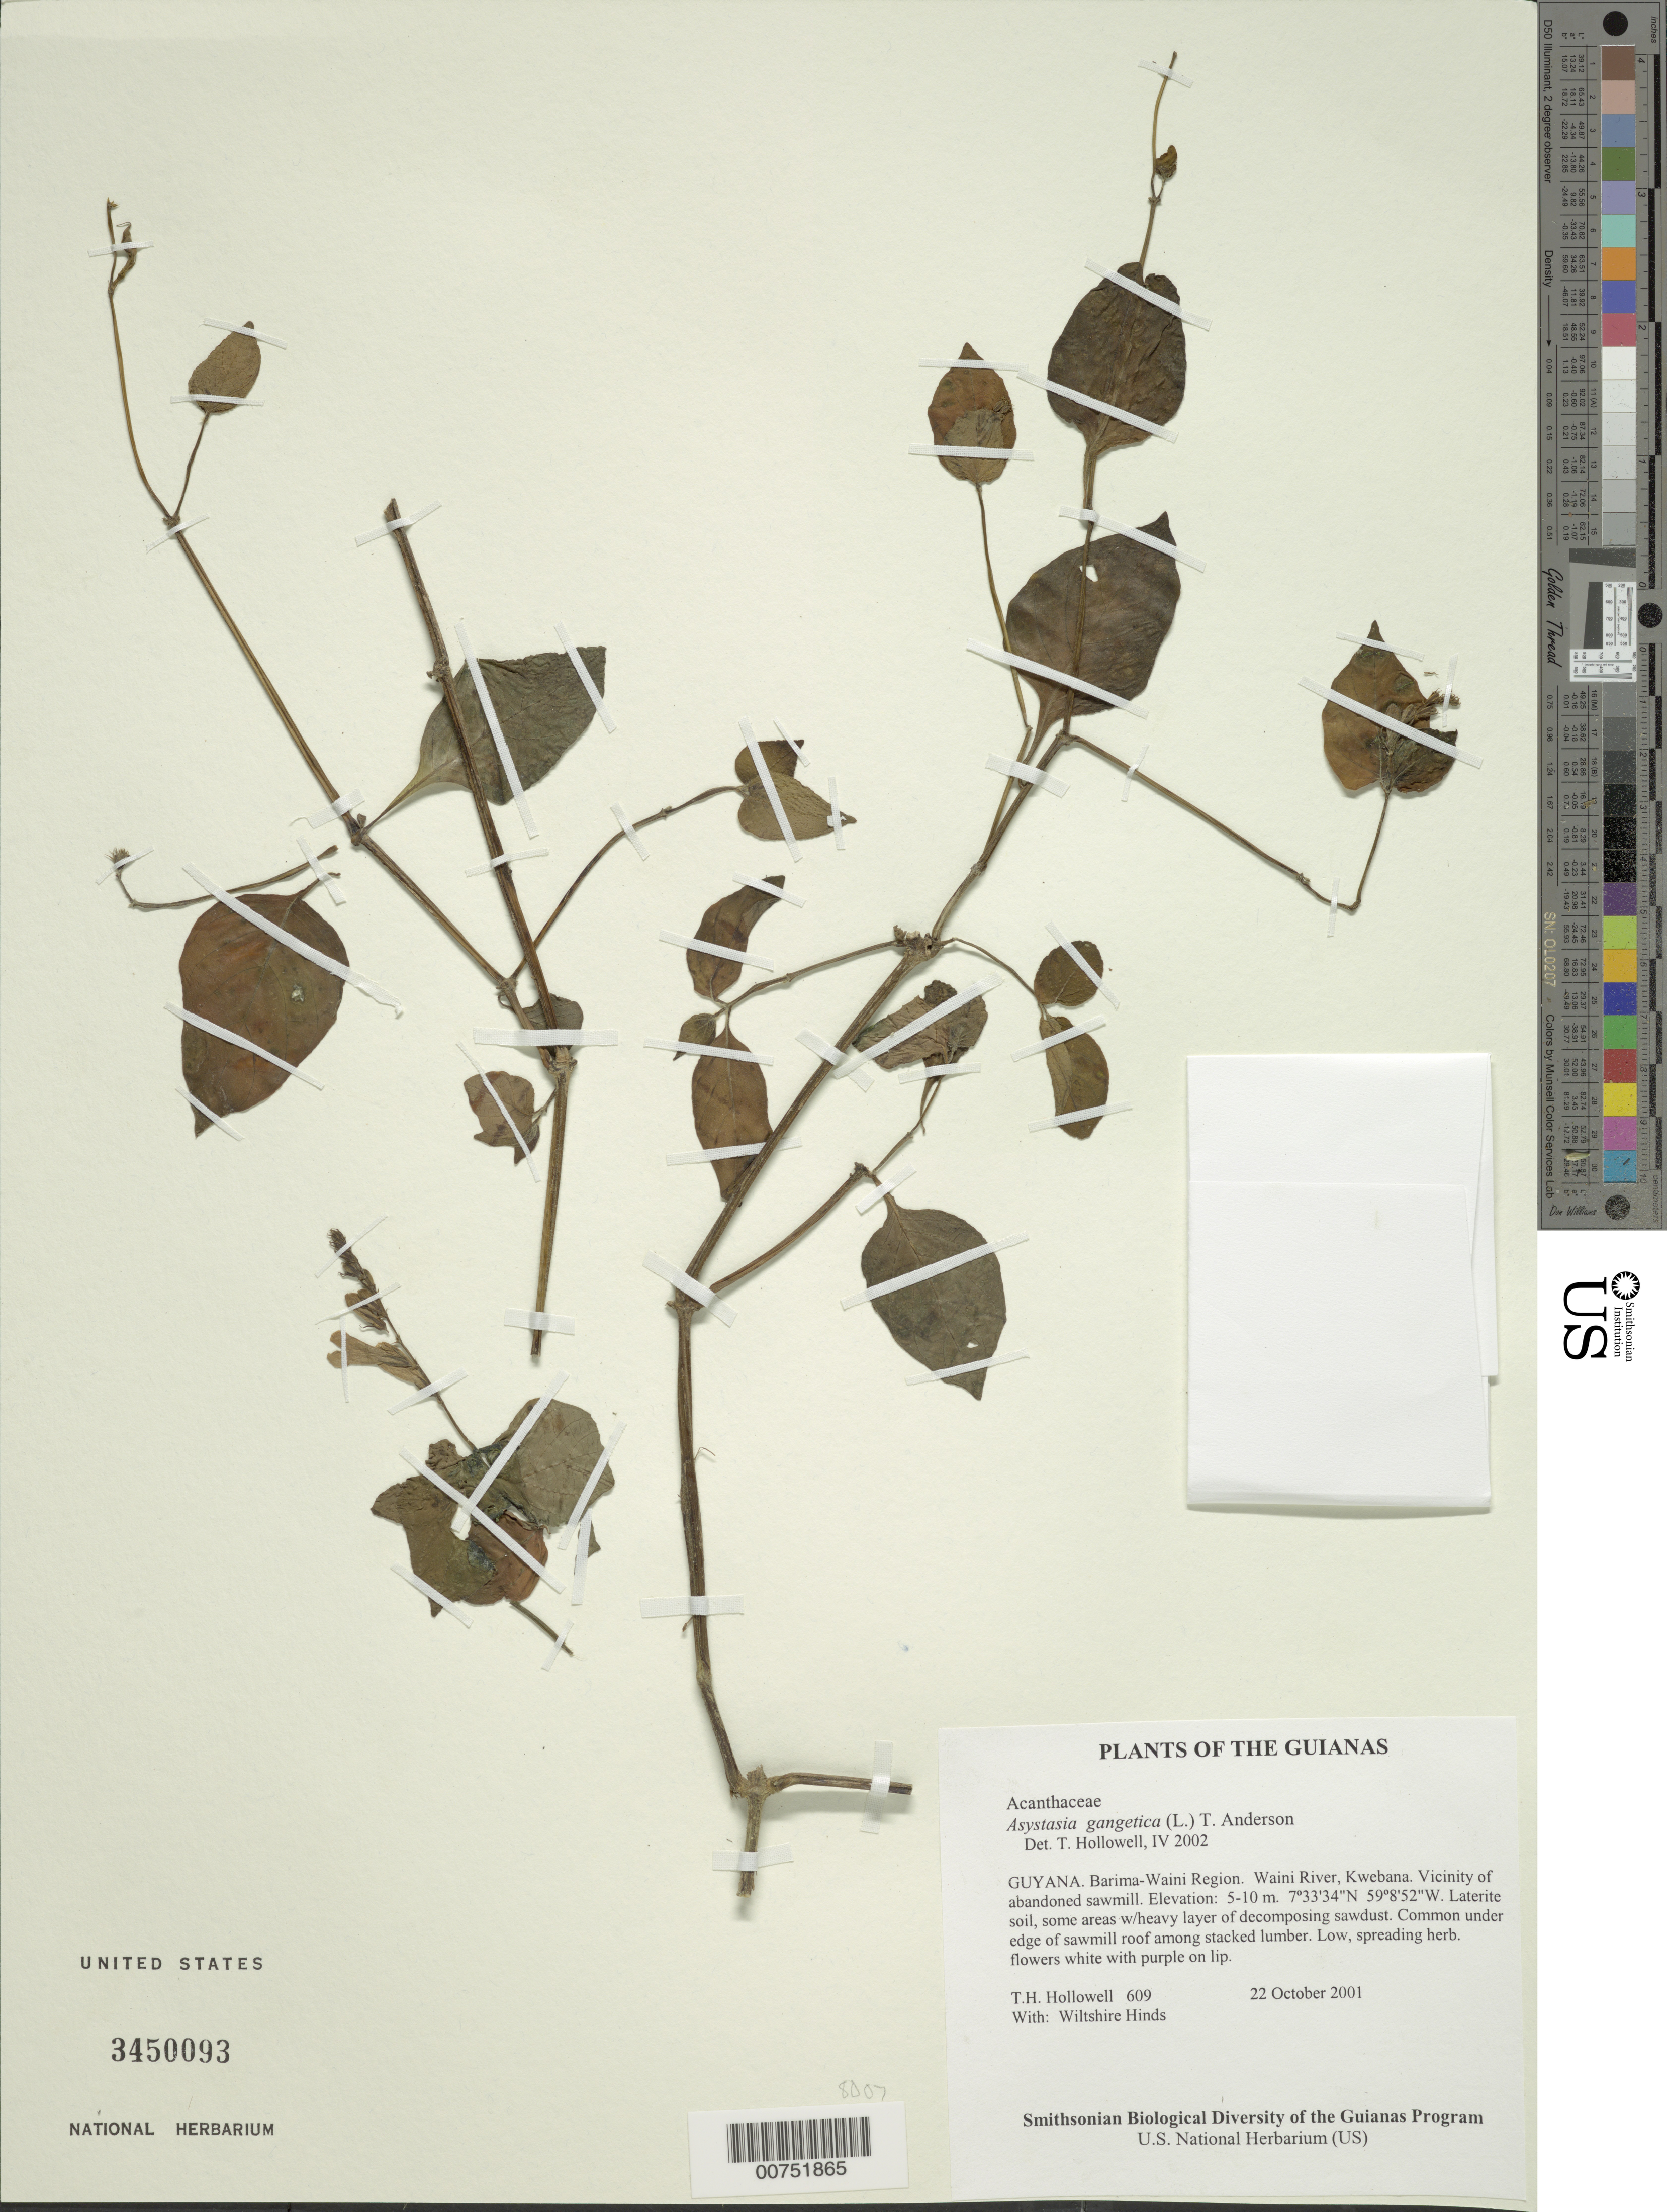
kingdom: Plantae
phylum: Tracheophyta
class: Magnoliopsida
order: Lamiales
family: Acanthaceae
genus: Asystasia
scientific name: Asystasia gangetica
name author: (L.) T. Anderson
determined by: Hollowell, T. H., (BOT), Smithsonian Institution - National Museum of Natural History (UNITED STATES)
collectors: T. Hollowell & W. Hinds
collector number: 609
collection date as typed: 22 October 2001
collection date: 2001-10-22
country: Guyana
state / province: Barima-Waini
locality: Waini River, Kwebana. Vicinity of abandoned sawmill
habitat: Laterite soil, some areas w/heavy layer of decomposing sawdust. Common under edge of sawmill roof among stacked lumber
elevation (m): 5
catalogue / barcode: US 3450093